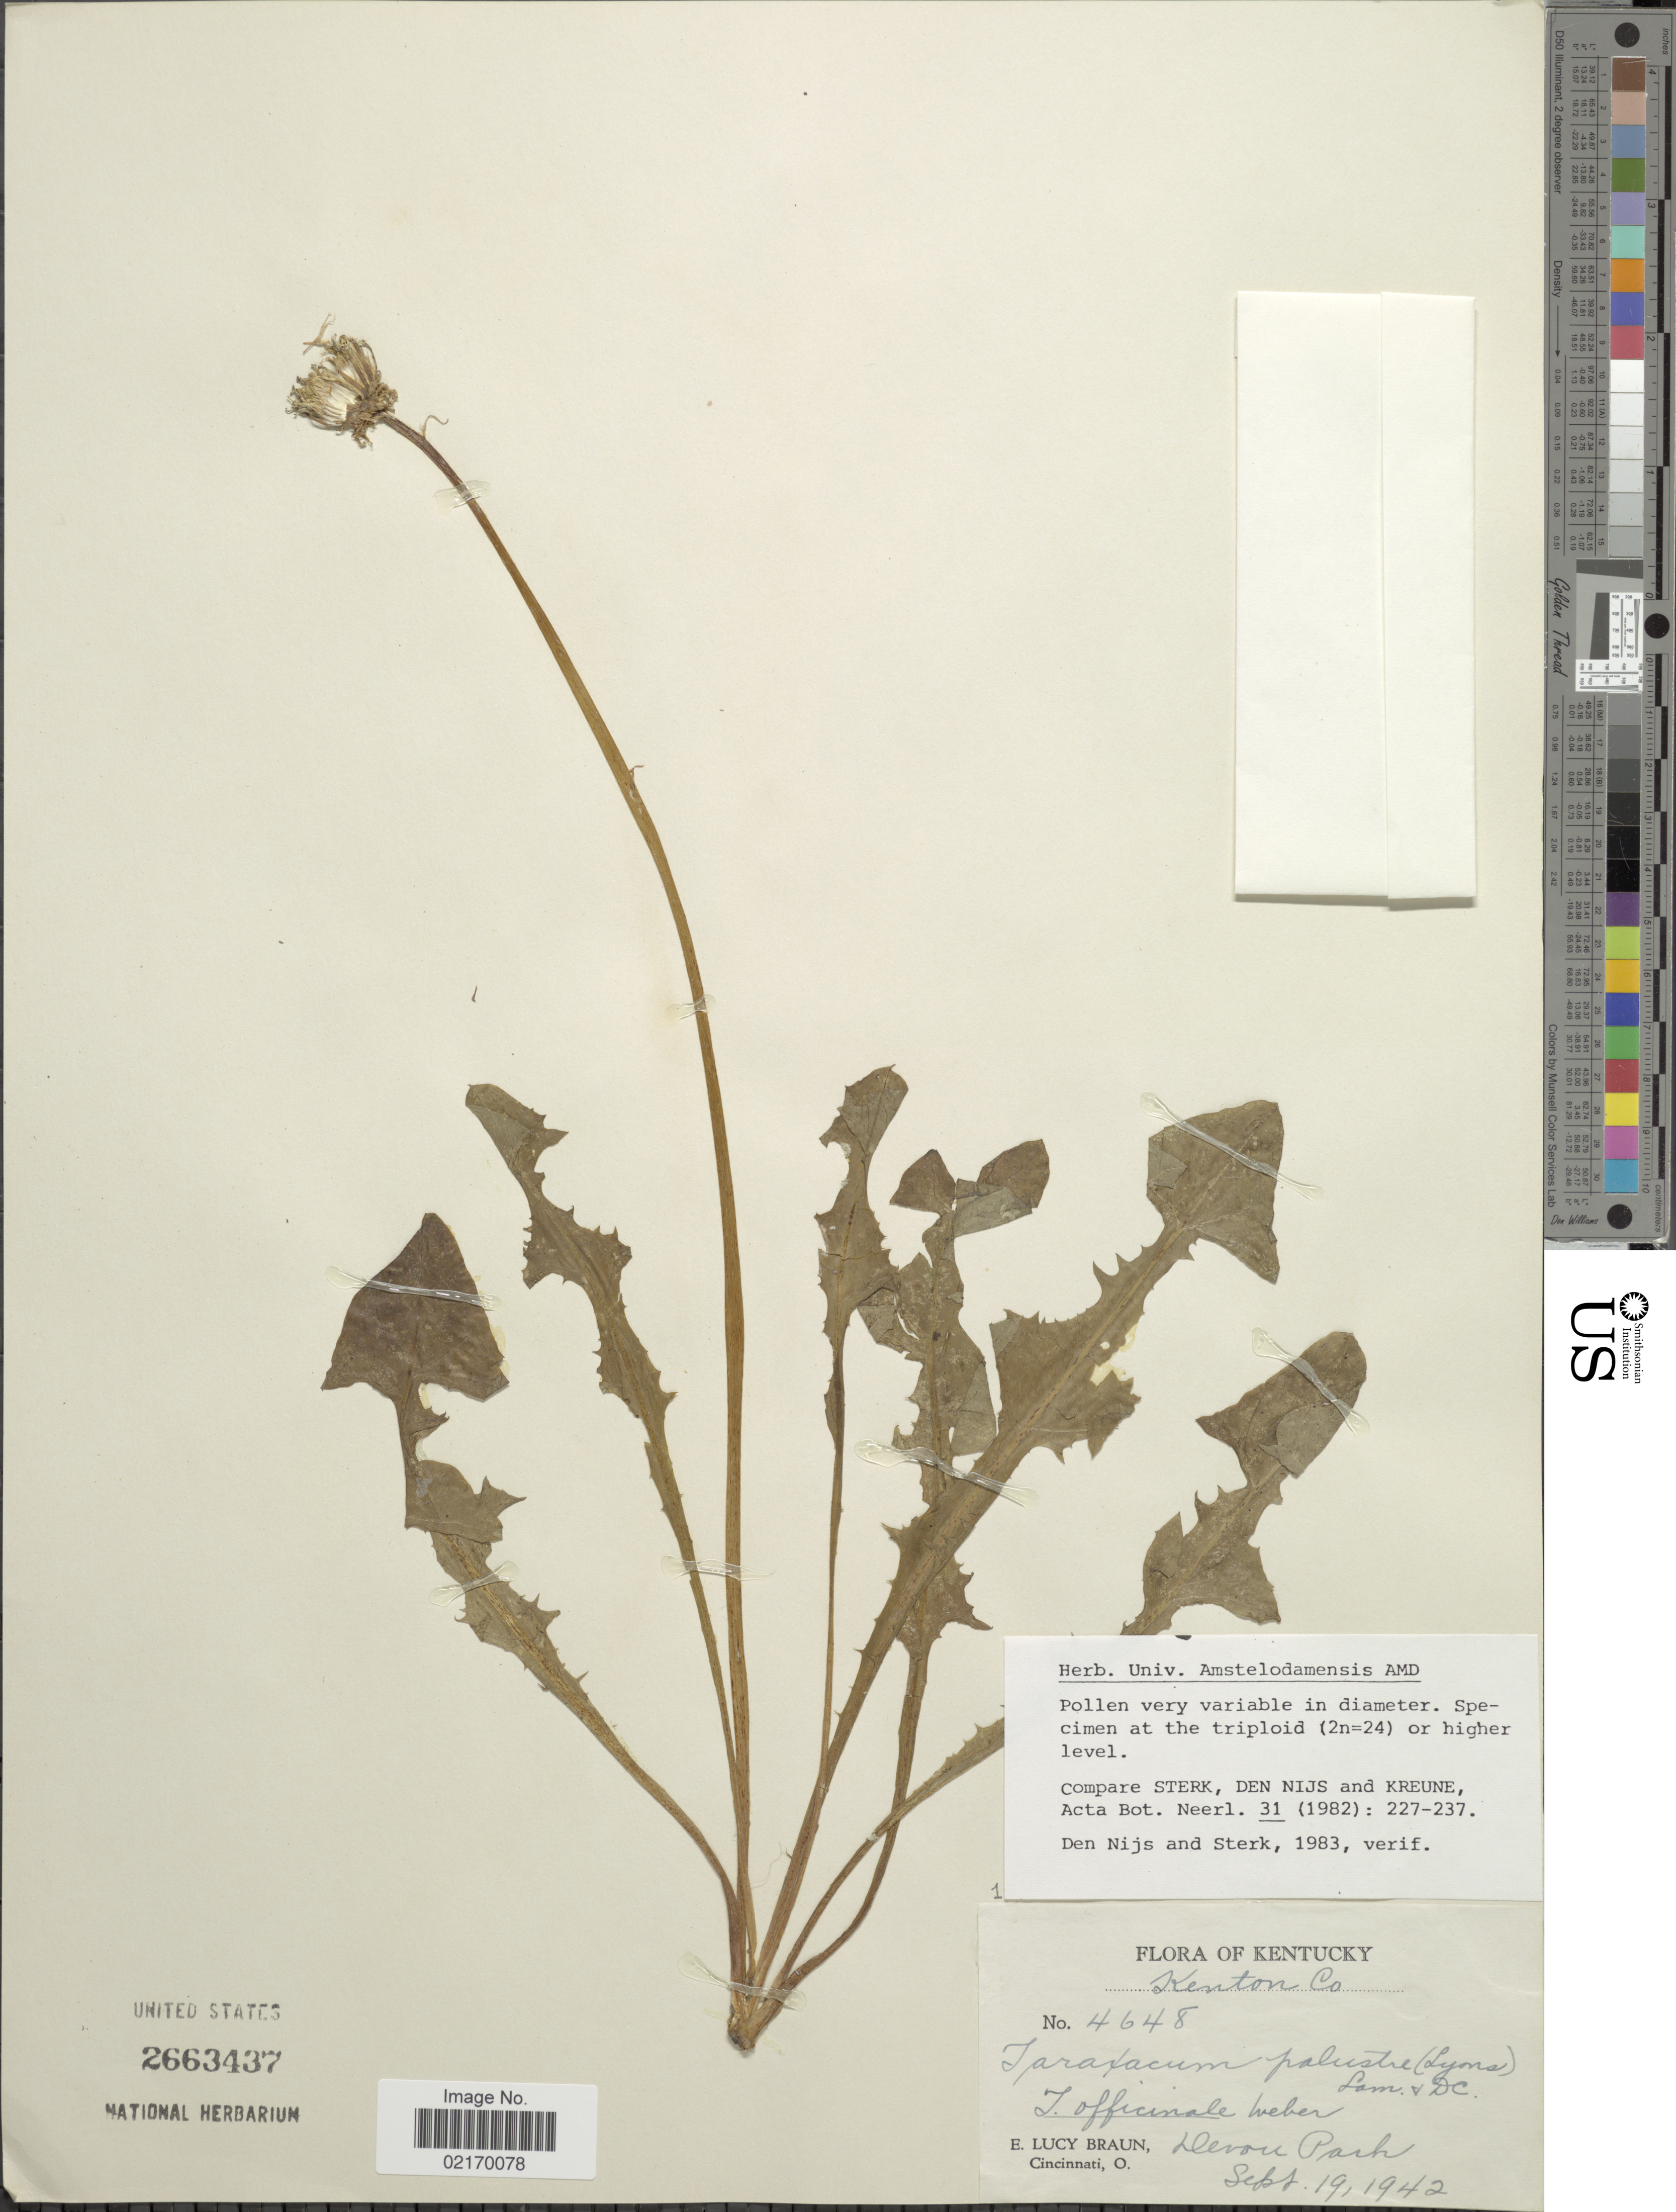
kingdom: Plantae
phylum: Tracheophyta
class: Magnoliopsida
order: Asterales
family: Asteraceae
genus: Taraxacum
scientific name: Taraxacum palustre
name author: (Lyons) Symons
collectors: E. L. Braun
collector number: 4648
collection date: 1942-07-19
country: United States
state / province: Kentucky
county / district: Kenton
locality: Devun Park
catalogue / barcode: US 2663437